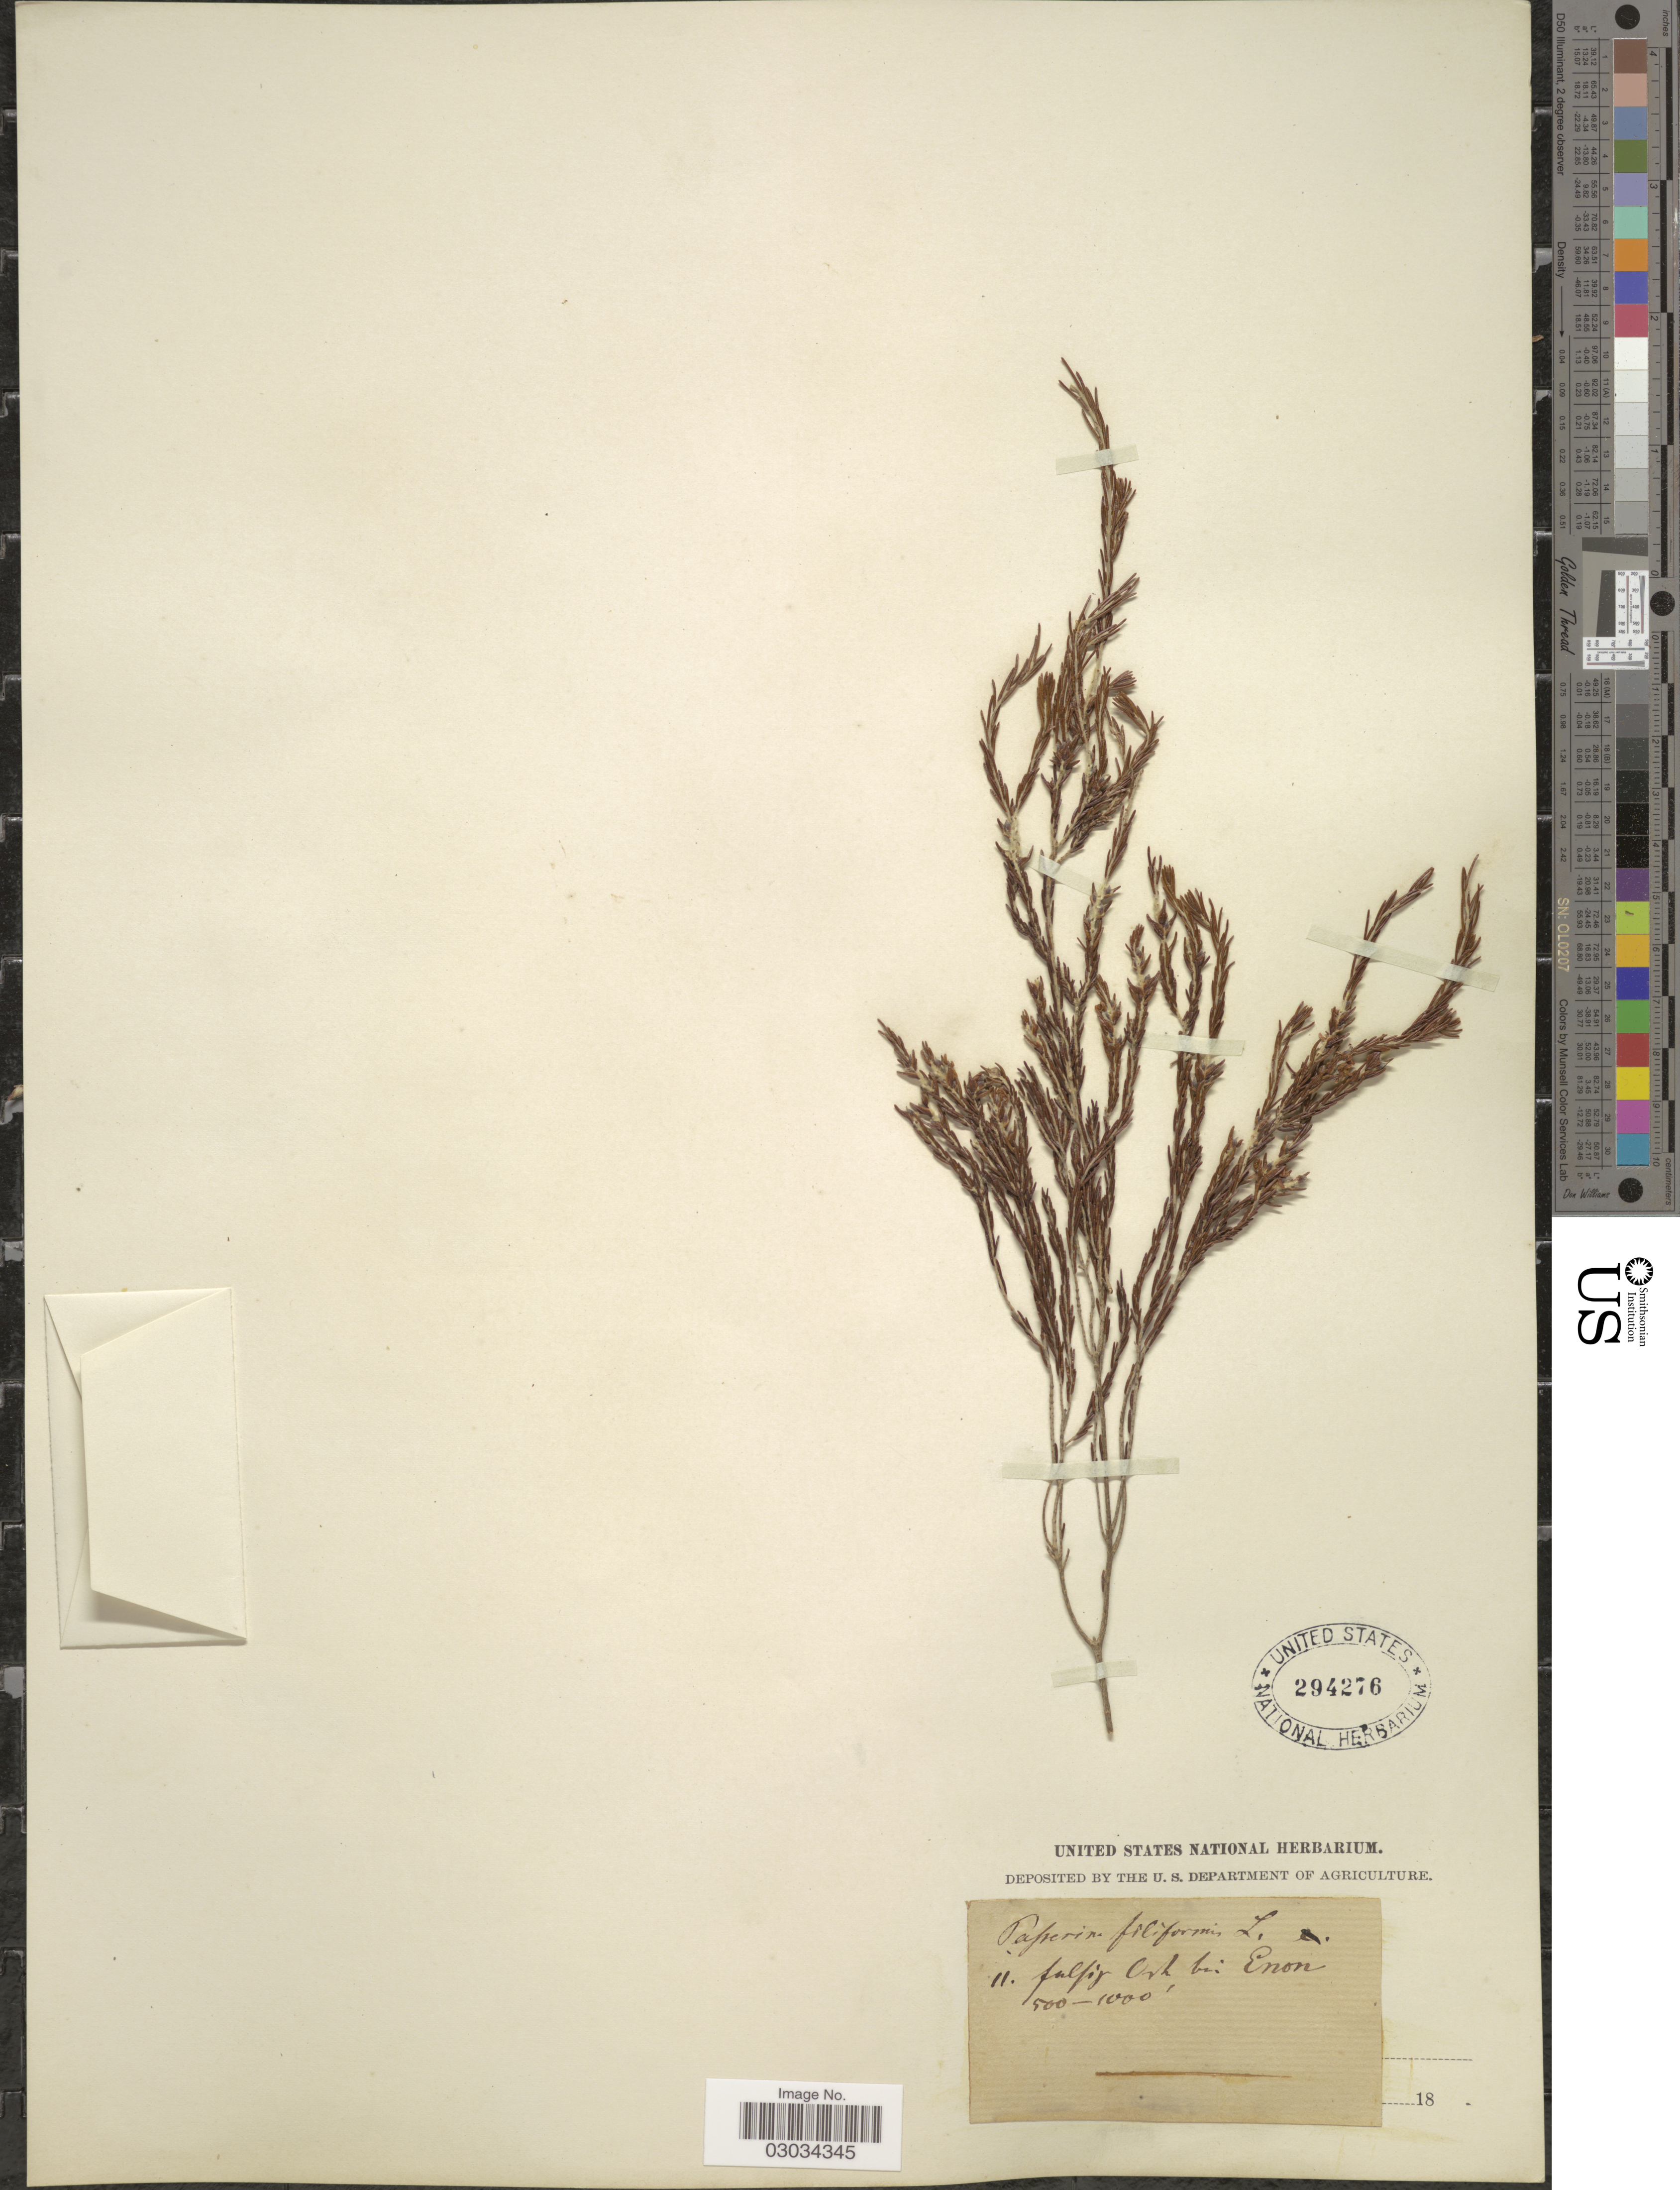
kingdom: Plantae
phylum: Tracheophyta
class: Magnoliopsida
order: Malvales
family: Thymelaeaceae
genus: Passerina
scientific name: Passerina filiformis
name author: L.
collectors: ex herb. United States National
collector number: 11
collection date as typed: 18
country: South Africa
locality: fulig ort bei Enon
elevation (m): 152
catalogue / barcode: US 294276